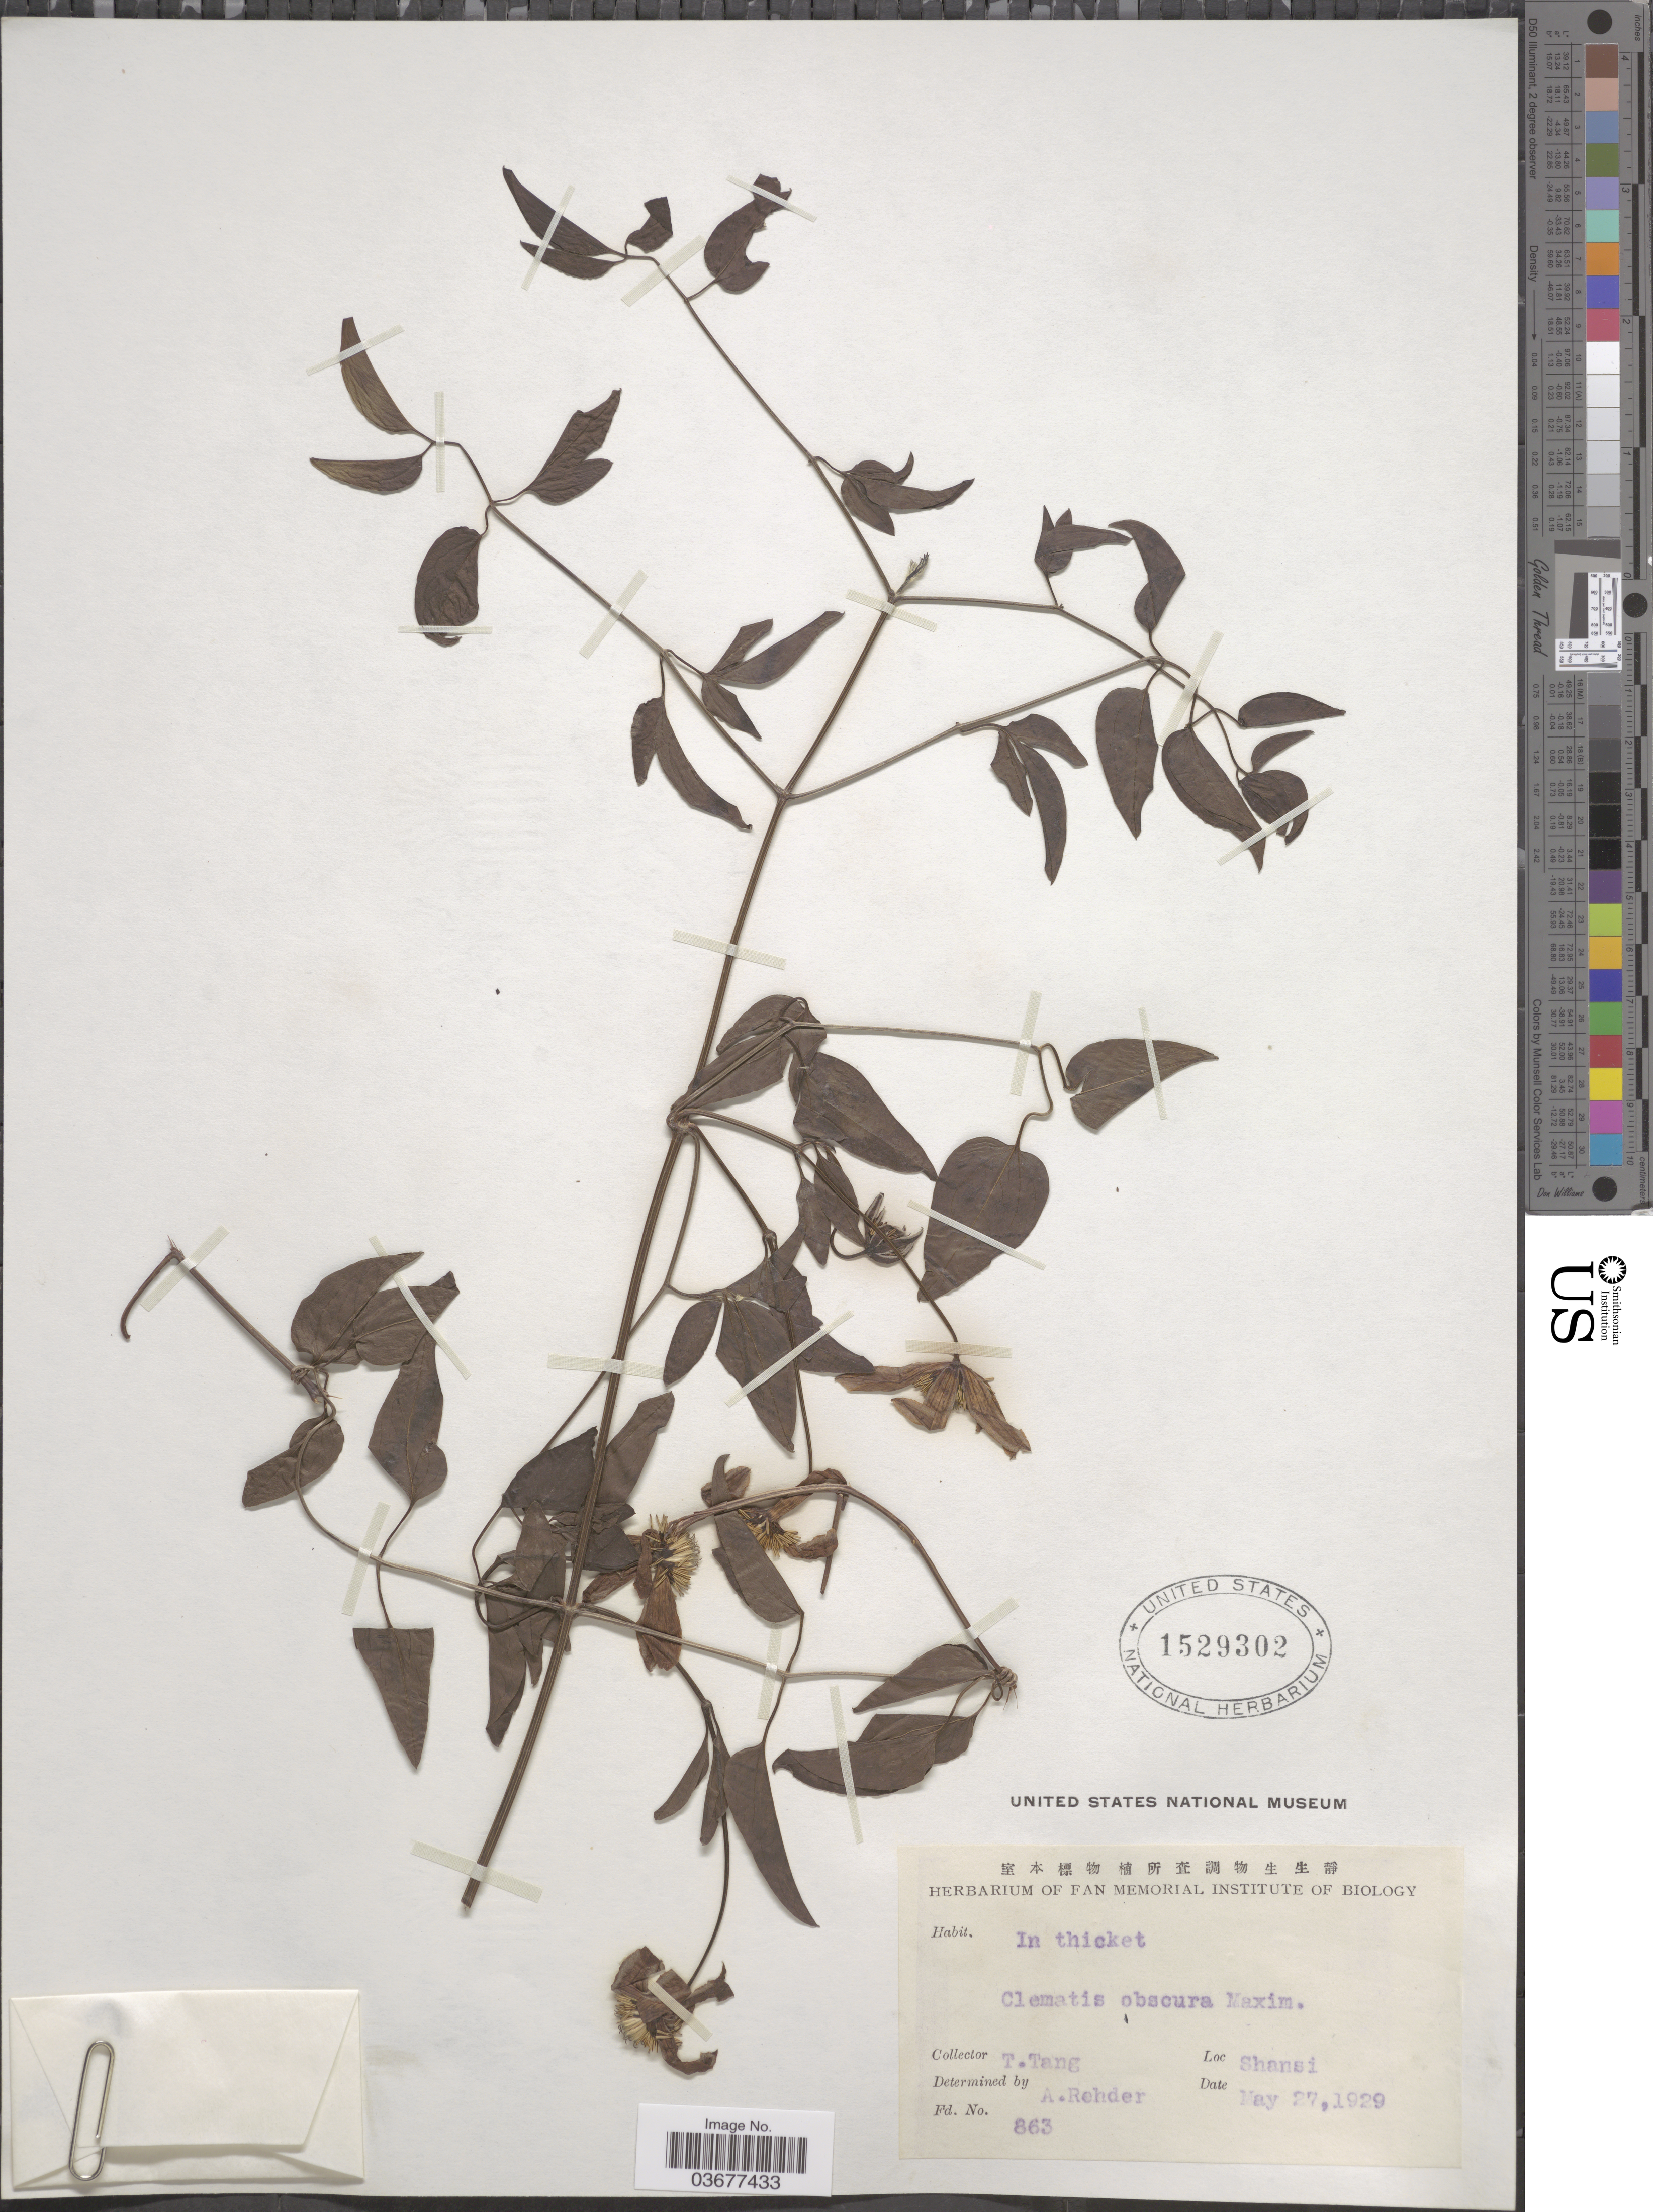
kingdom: Plantae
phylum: Tracheophyta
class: Magnoliopsida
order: Ranunculales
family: Ranunculaceae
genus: Clematis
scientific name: Clematis obscura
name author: Maxim.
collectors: T. Tang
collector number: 863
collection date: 1929-05-27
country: China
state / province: Shanxi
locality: Shansi.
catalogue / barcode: US 1529302